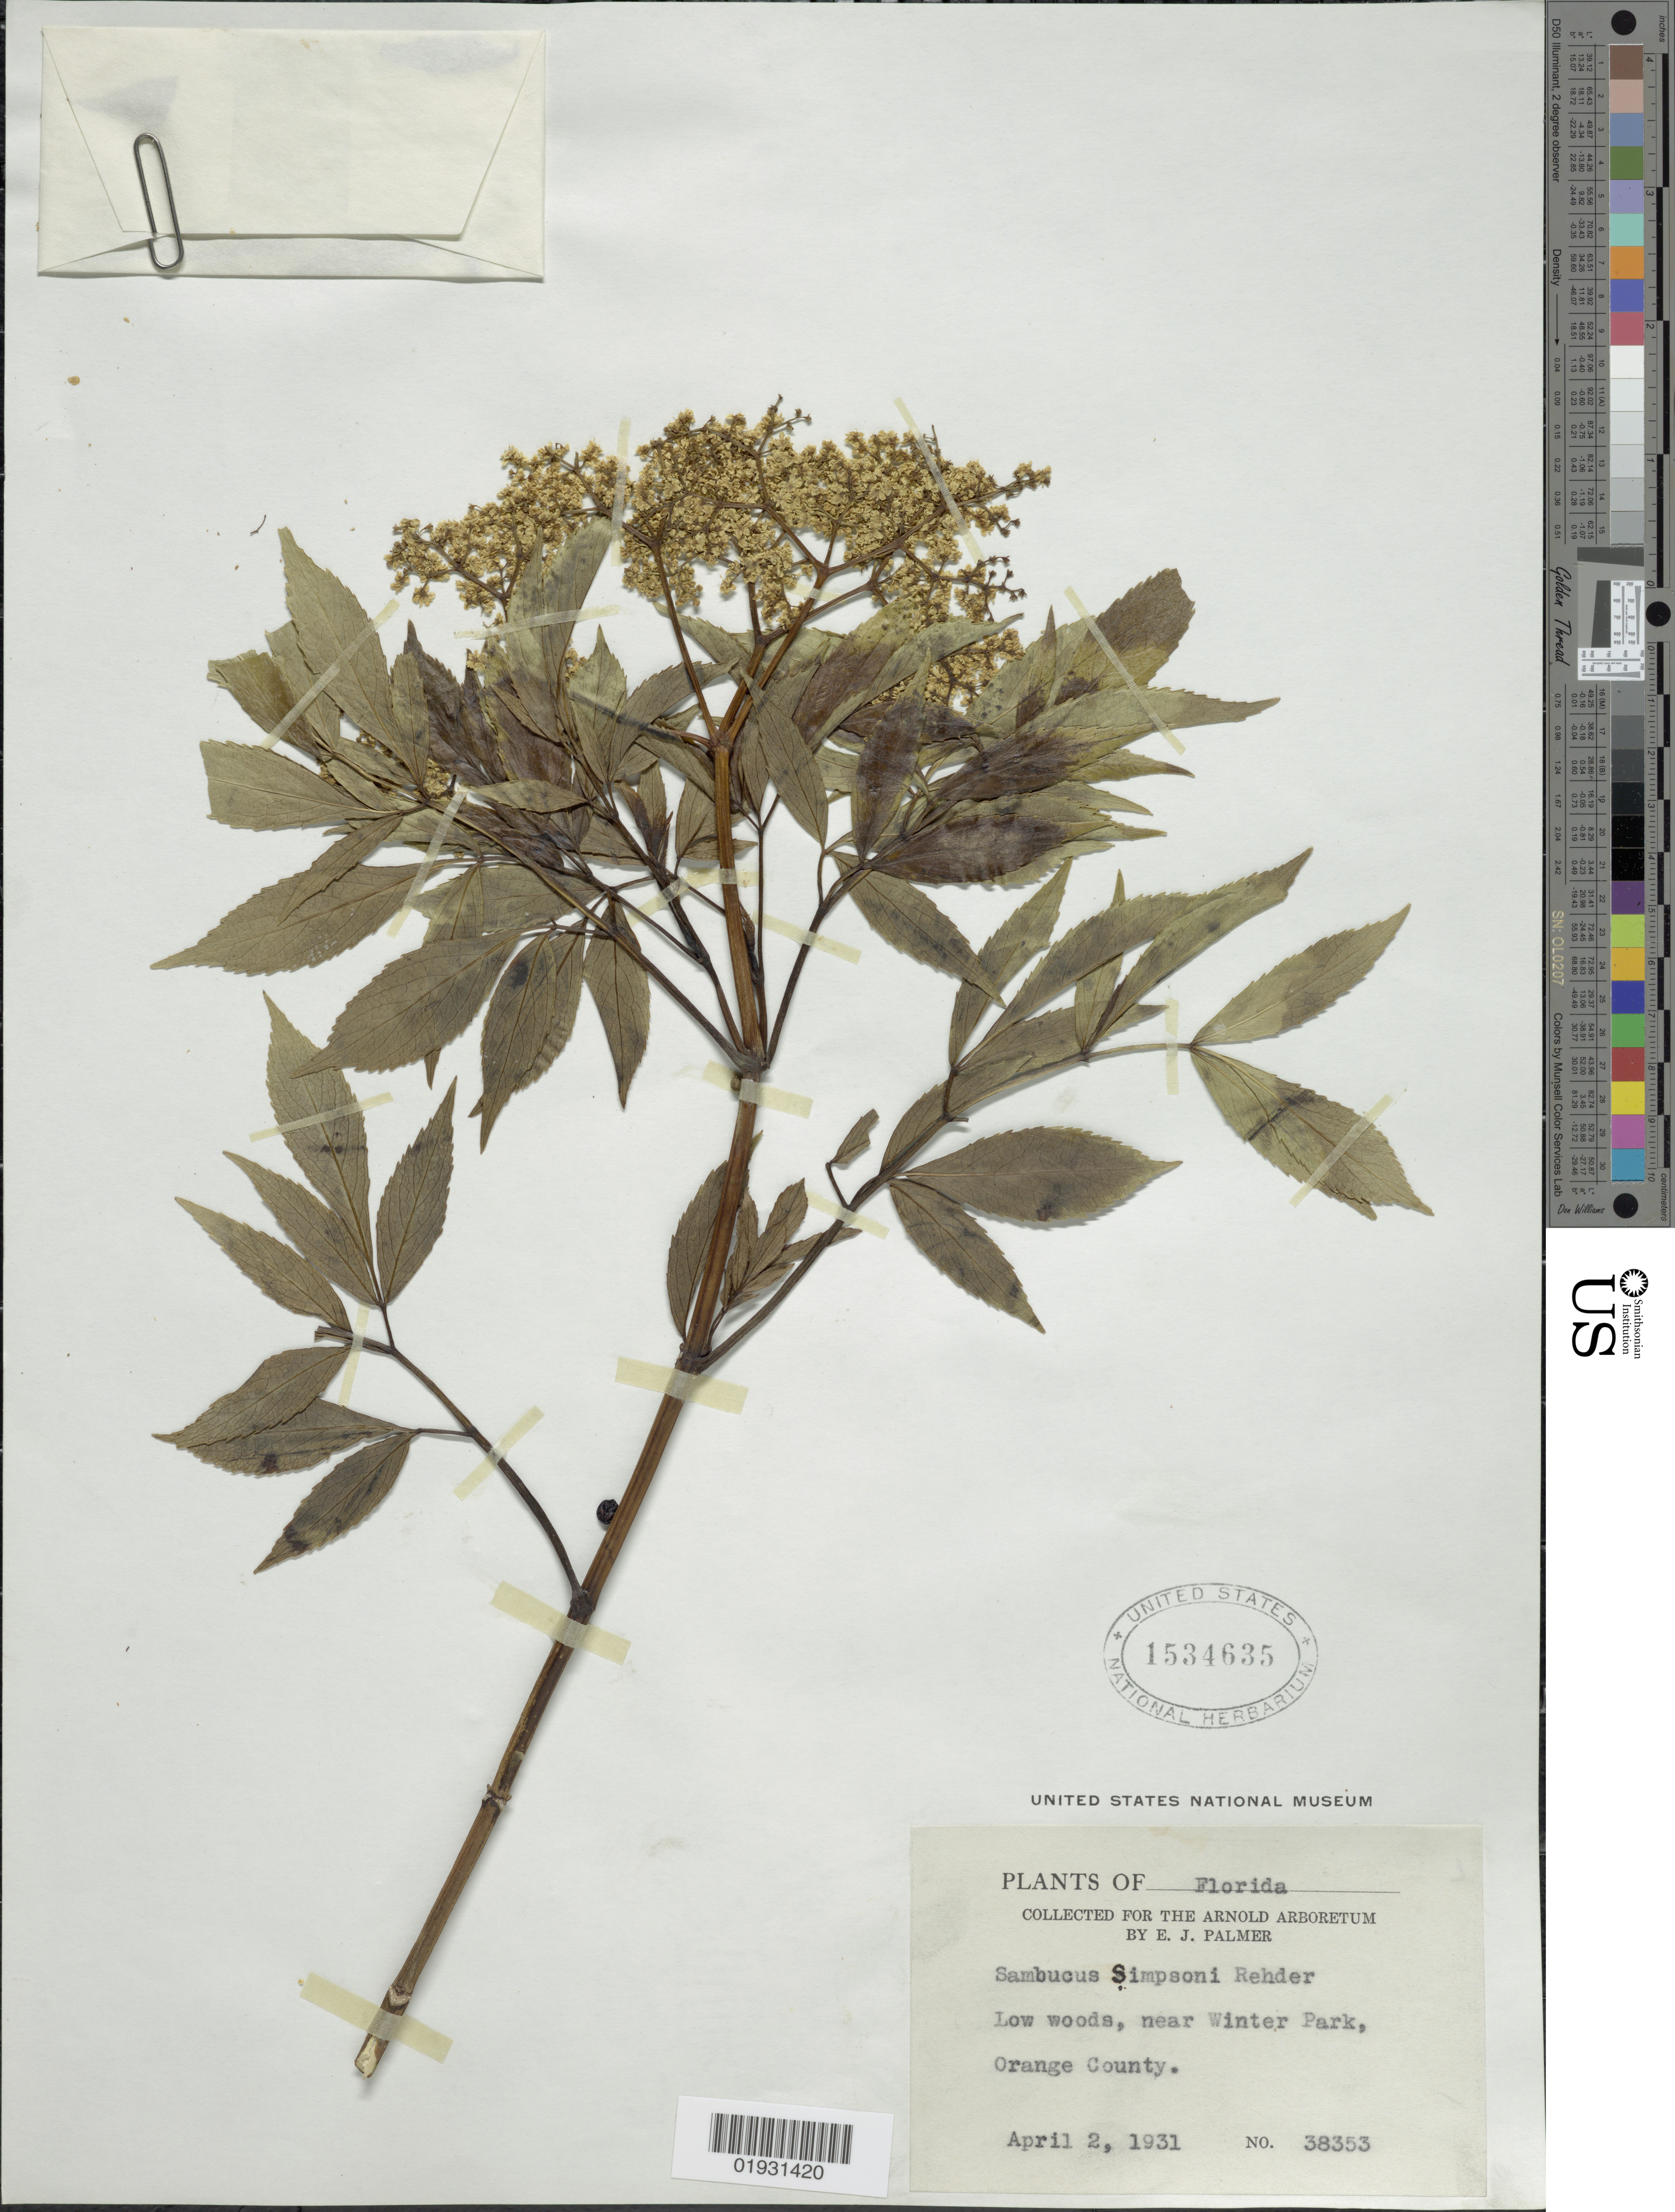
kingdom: Plantae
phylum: Tracheophyta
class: Magnoliopsida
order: Dipsacales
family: Viburnaceae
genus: Sambucus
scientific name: Sambucus simpsonii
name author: Rehder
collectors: E. J. Palmer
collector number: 38353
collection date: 1931-04-02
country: United States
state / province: Florida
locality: Near Winter Park, Orange County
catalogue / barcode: US 1534635